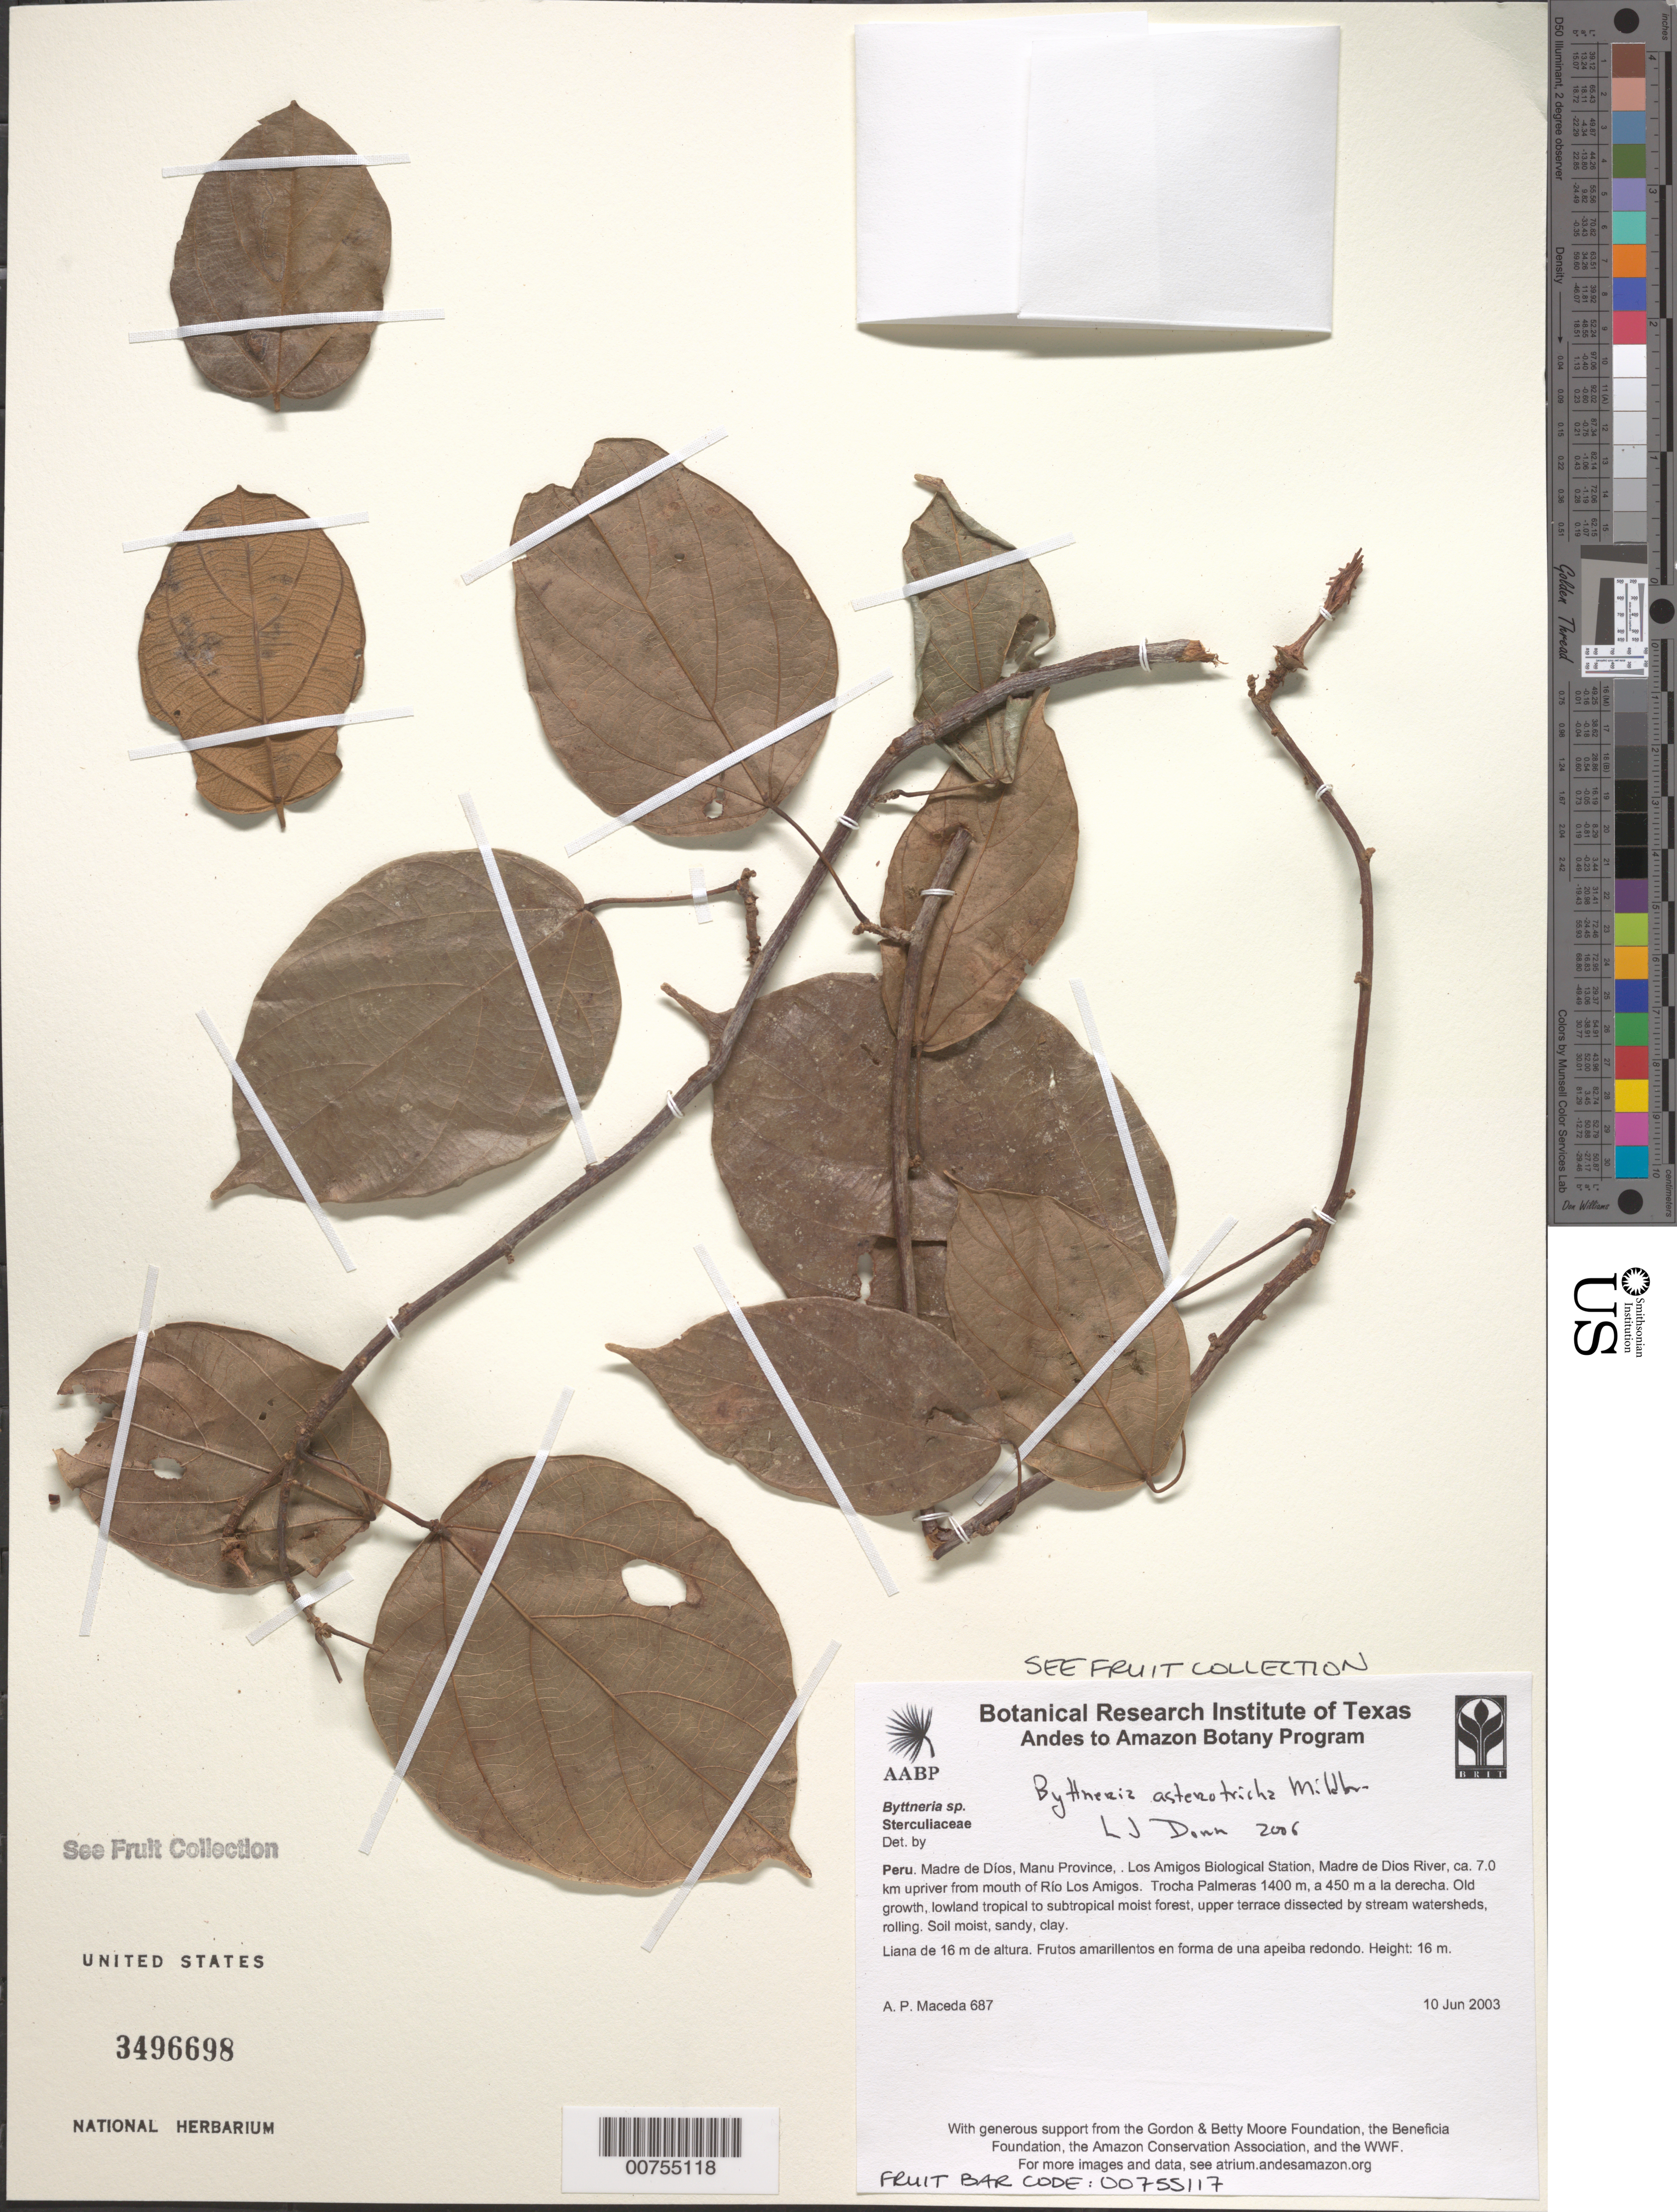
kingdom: Plantae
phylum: Tracheophyta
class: Magnoliopsida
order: Malvales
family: Malvaceae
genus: Byttneria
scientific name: Byttneria asterotricha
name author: Mildbr.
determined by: Dorr, L. J., (BOT), Smithsonian Institution - National Museum of Natural History (UNITED STATES)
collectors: A. Maceda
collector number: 687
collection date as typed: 10 Jun 2003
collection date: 2003-06-10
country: Peru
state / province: Madre de Dios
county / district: Manú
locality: Los Amigos Biological Staion, Madre de Dios River, ca. 7.0 km upriver from mouth of Rio Los Amigos. Trocha Palmeras 1400 m, a 450 m a la derecha.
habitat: Lowland tropical to subtropical moist forest.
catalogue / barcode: US 3496698